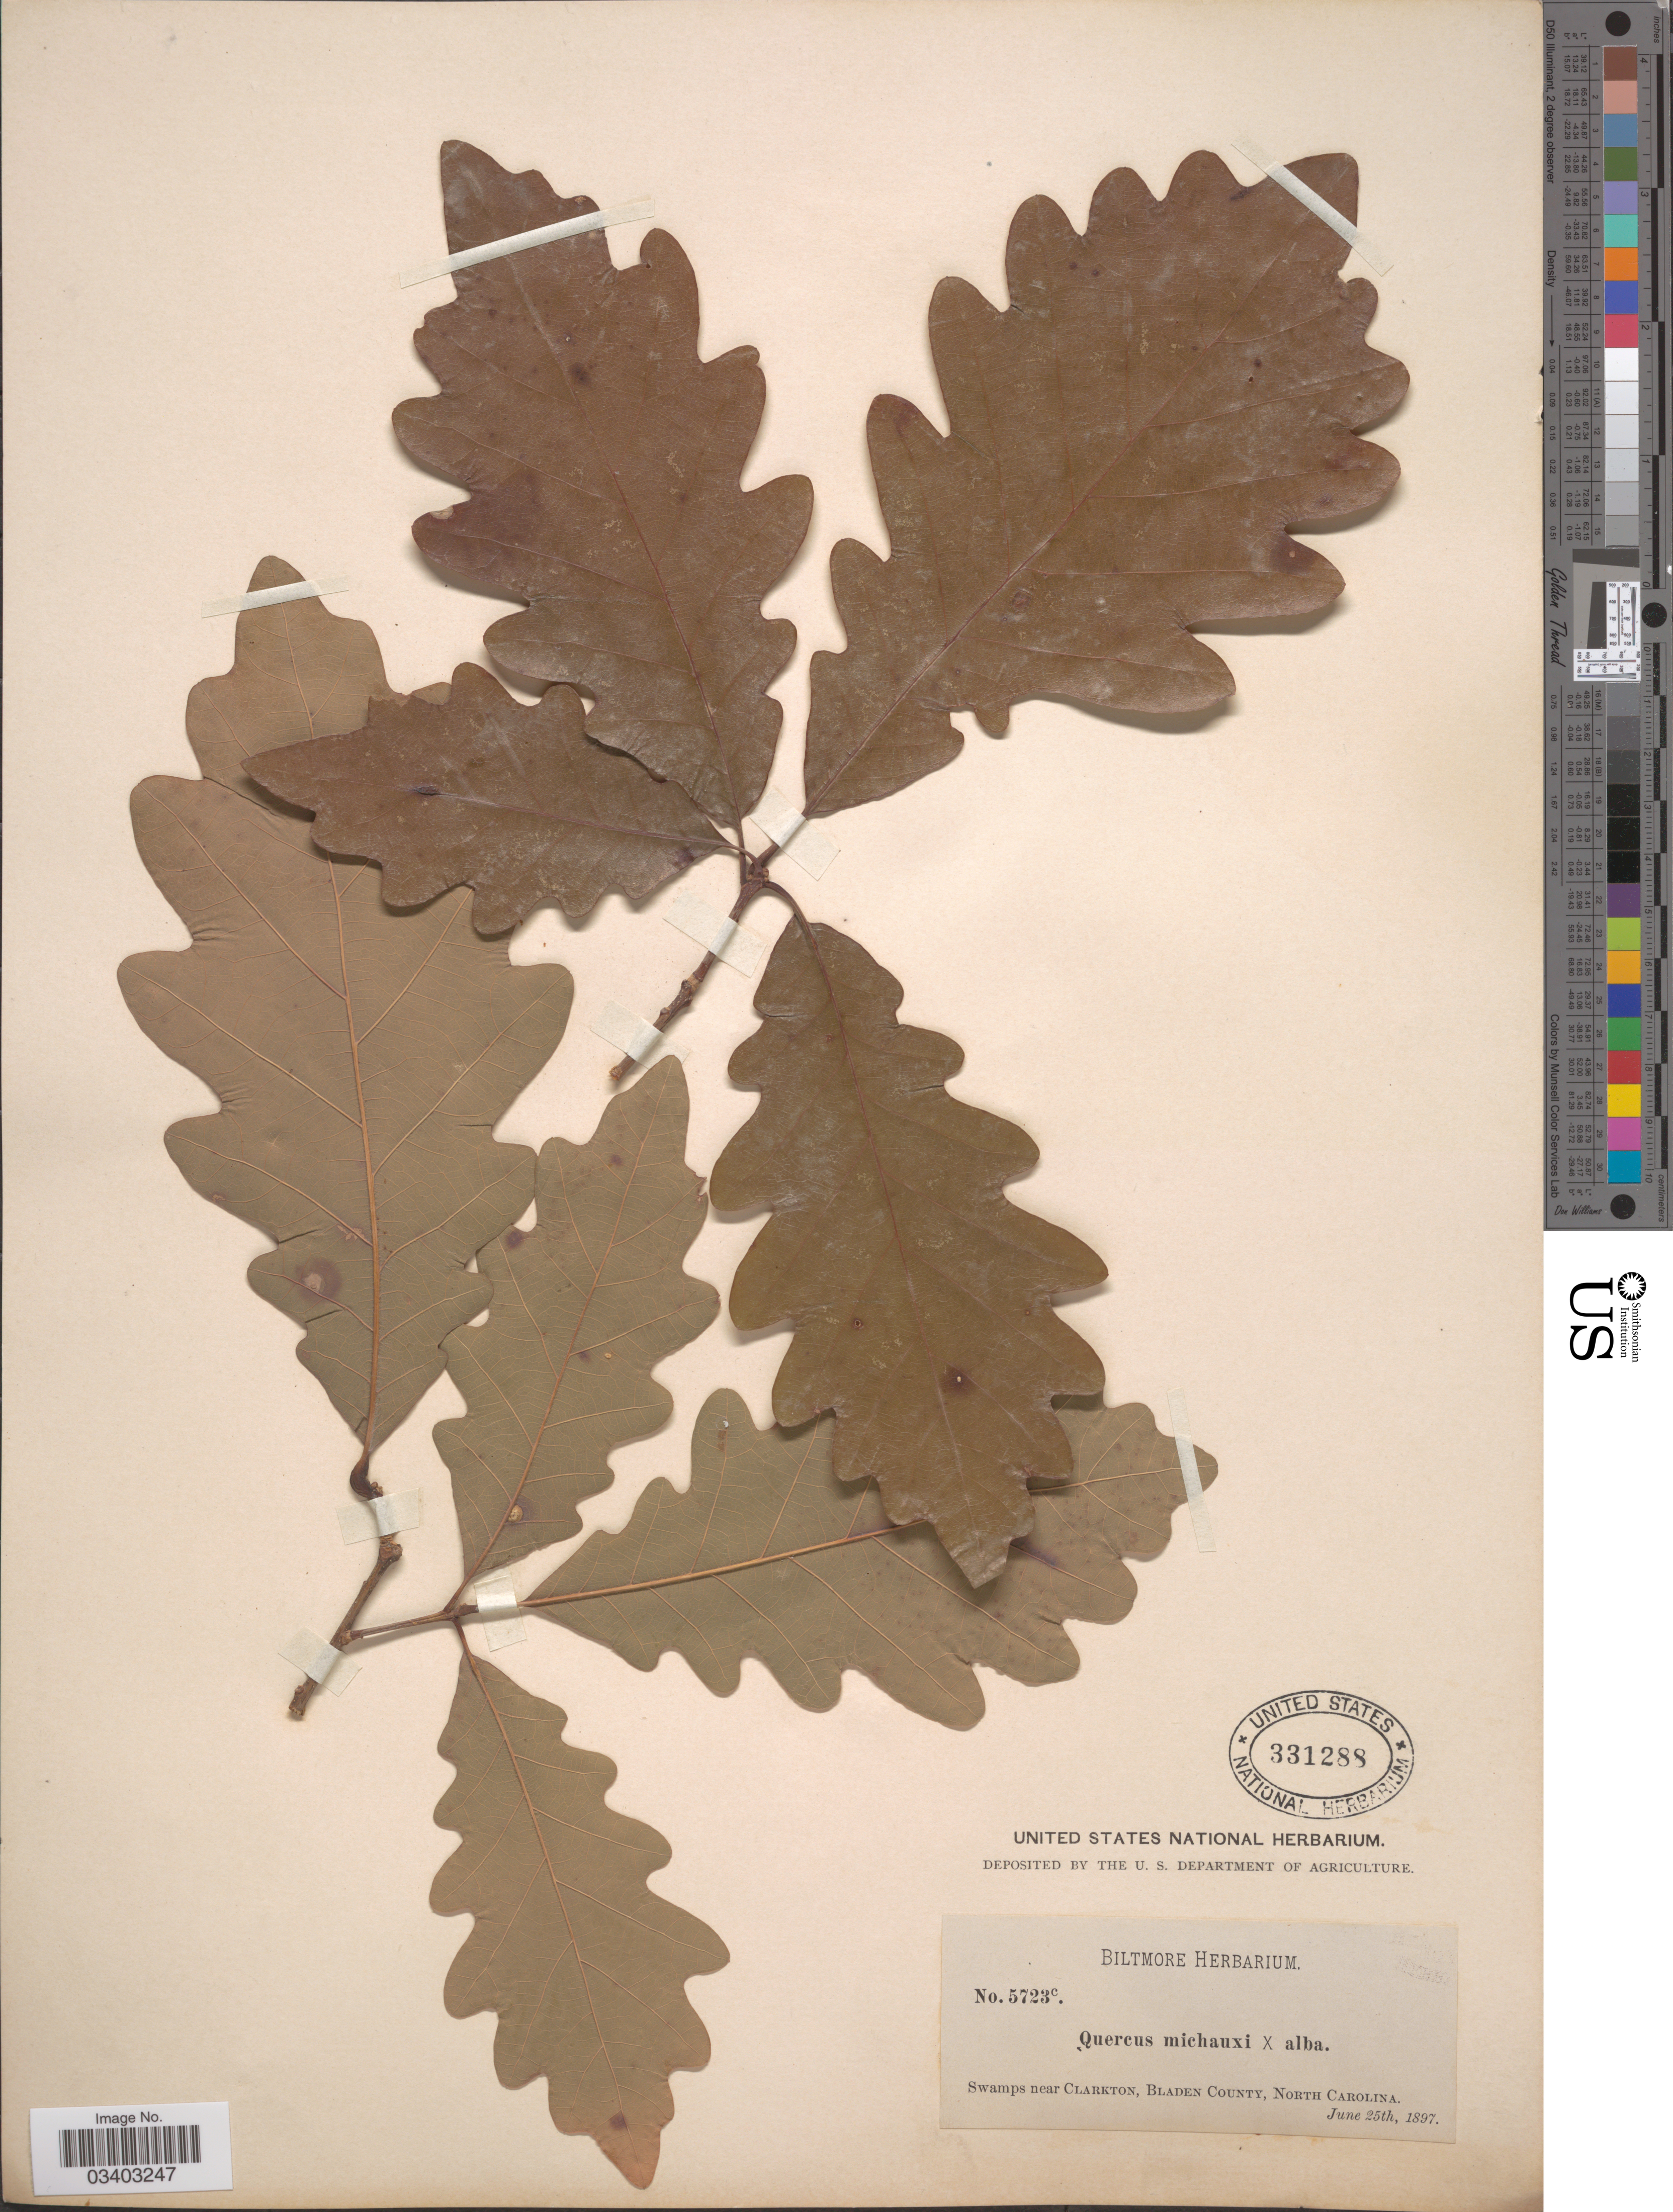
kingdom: Plantae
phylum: Tracheophyta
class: Magnoliopsida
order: Fagales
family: Fagaceae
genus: Quercus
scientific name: Quercus alba x Q. michauxii Nutt.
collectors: ex herb. Biltmore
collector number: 5723c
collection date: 1897-06-25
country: United States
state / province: North Carolina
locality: Swamps near Clarkton, Bladen County.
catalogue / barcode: US 331288